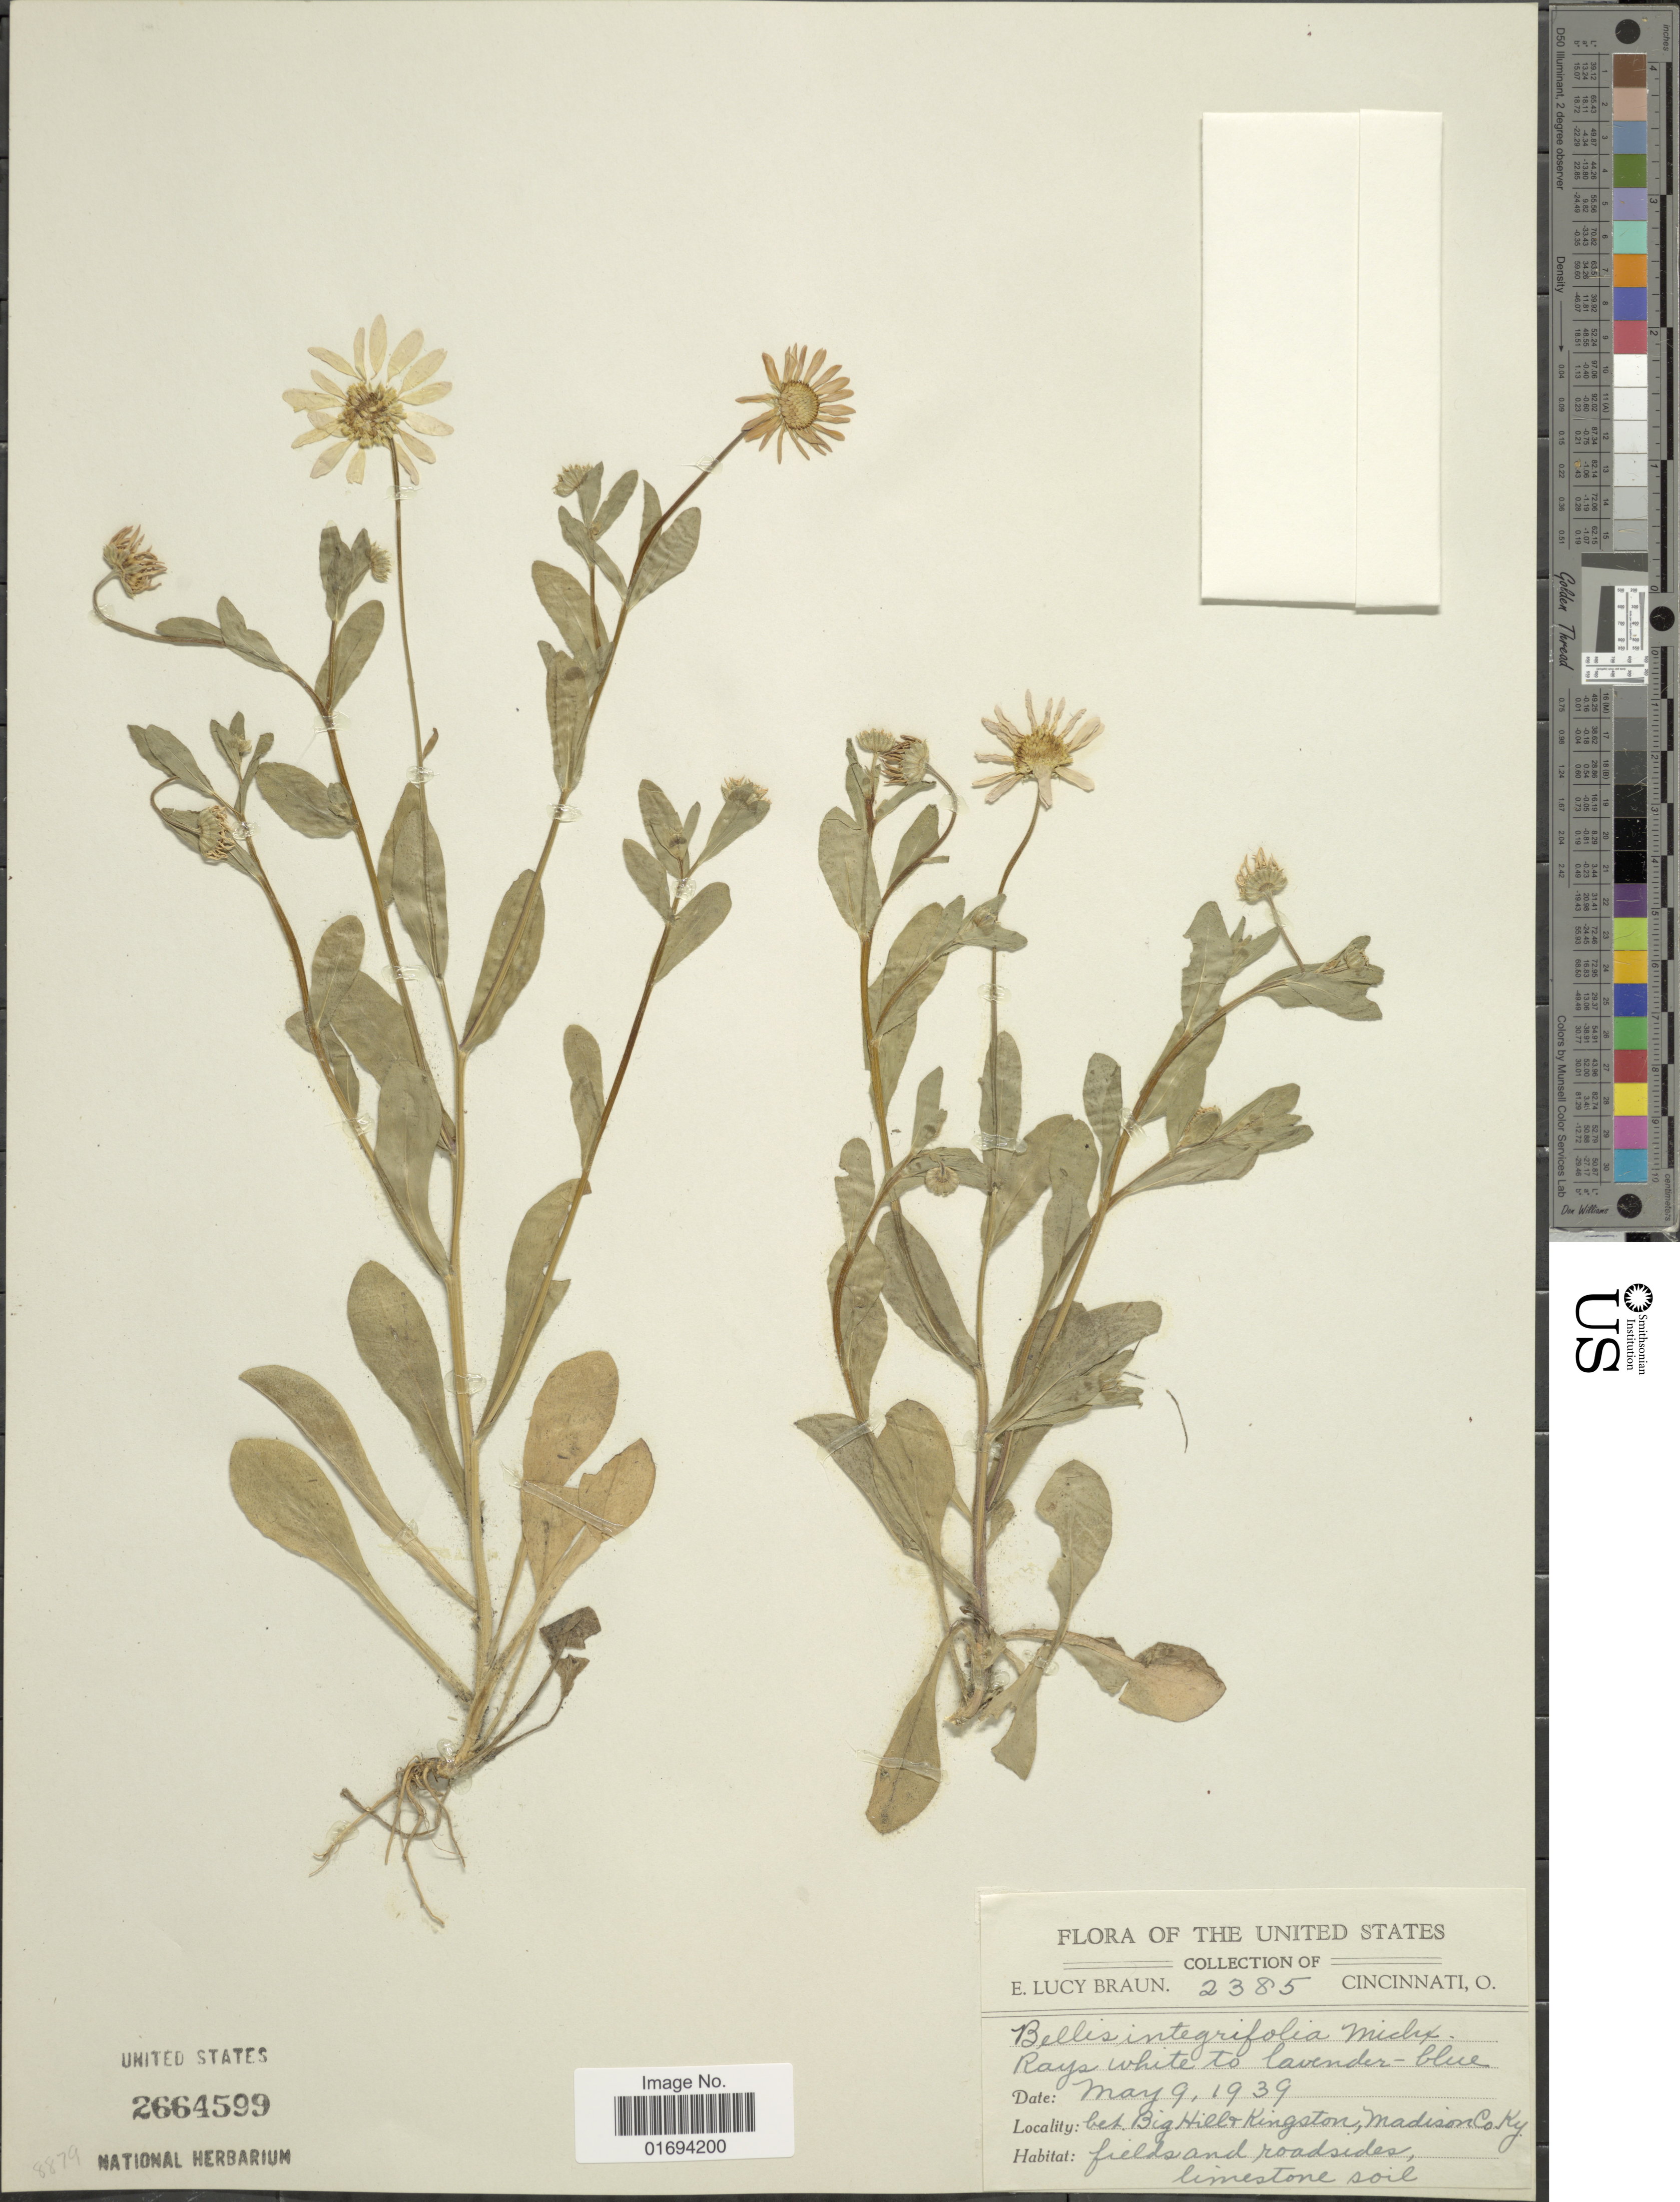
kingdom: Plantae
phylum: Tracheophyta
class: Magnoliopsida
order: Asterales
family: Asteraceae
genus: Astranthium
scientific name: Astranthium integrifolium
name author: (Michx.) Nutt.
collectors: E. L. Braun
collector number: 2385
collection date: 1939-05-09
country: United States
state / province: Kentucky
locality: Bet. Big Hills Kingston, Madison Co.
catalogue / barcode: US 2664599